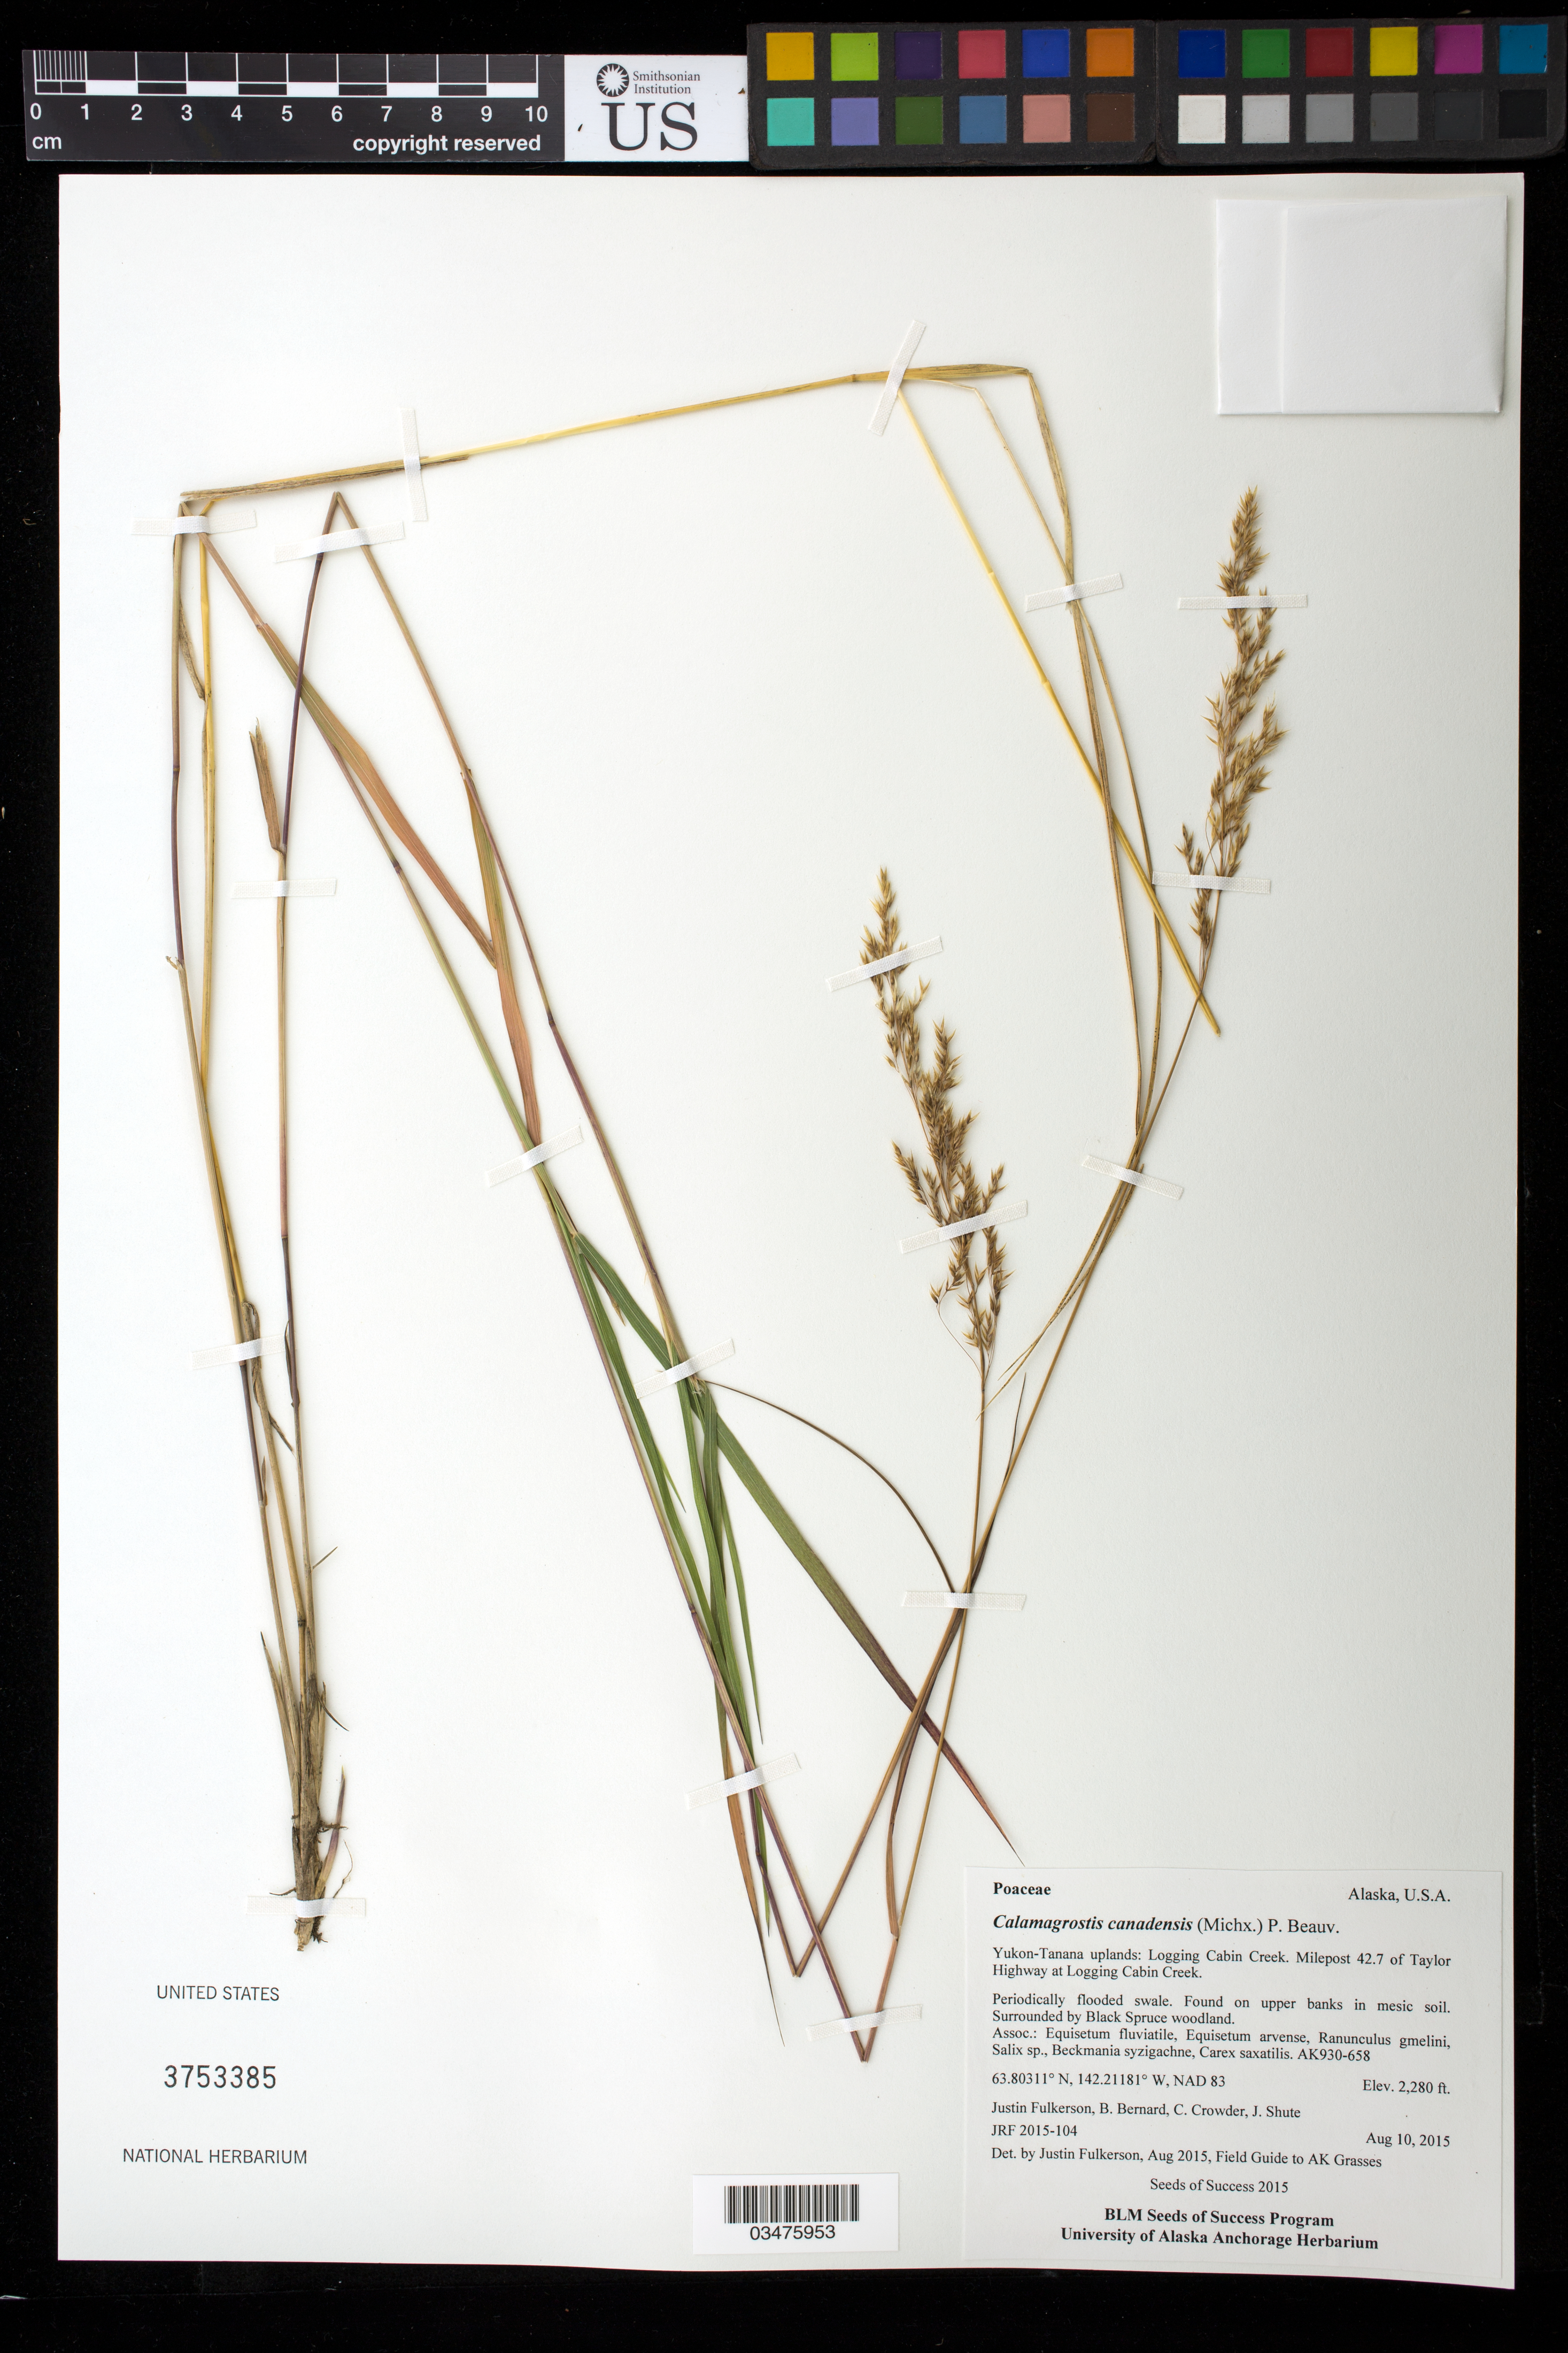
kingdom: Plantae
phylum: Tracheophyta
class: Liliopsida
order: Poales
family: Poaceae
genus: Calamagrostis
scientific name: Calamagrostis canadensis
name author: (Michx.) P. Beauv.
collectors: J. Fulkerson, C. Crowder, J. Shute & B. Bernard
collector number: OR110-658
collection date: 2015-08-10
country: United States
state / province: Alaska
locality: Yukon-Tanana Uplands, Logging Cabin Creek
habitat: Periodically flooded swale.On upper banks in mesic soil. Surrounded by Black Spruce woodland.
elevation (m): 695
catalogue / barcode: US 3753385